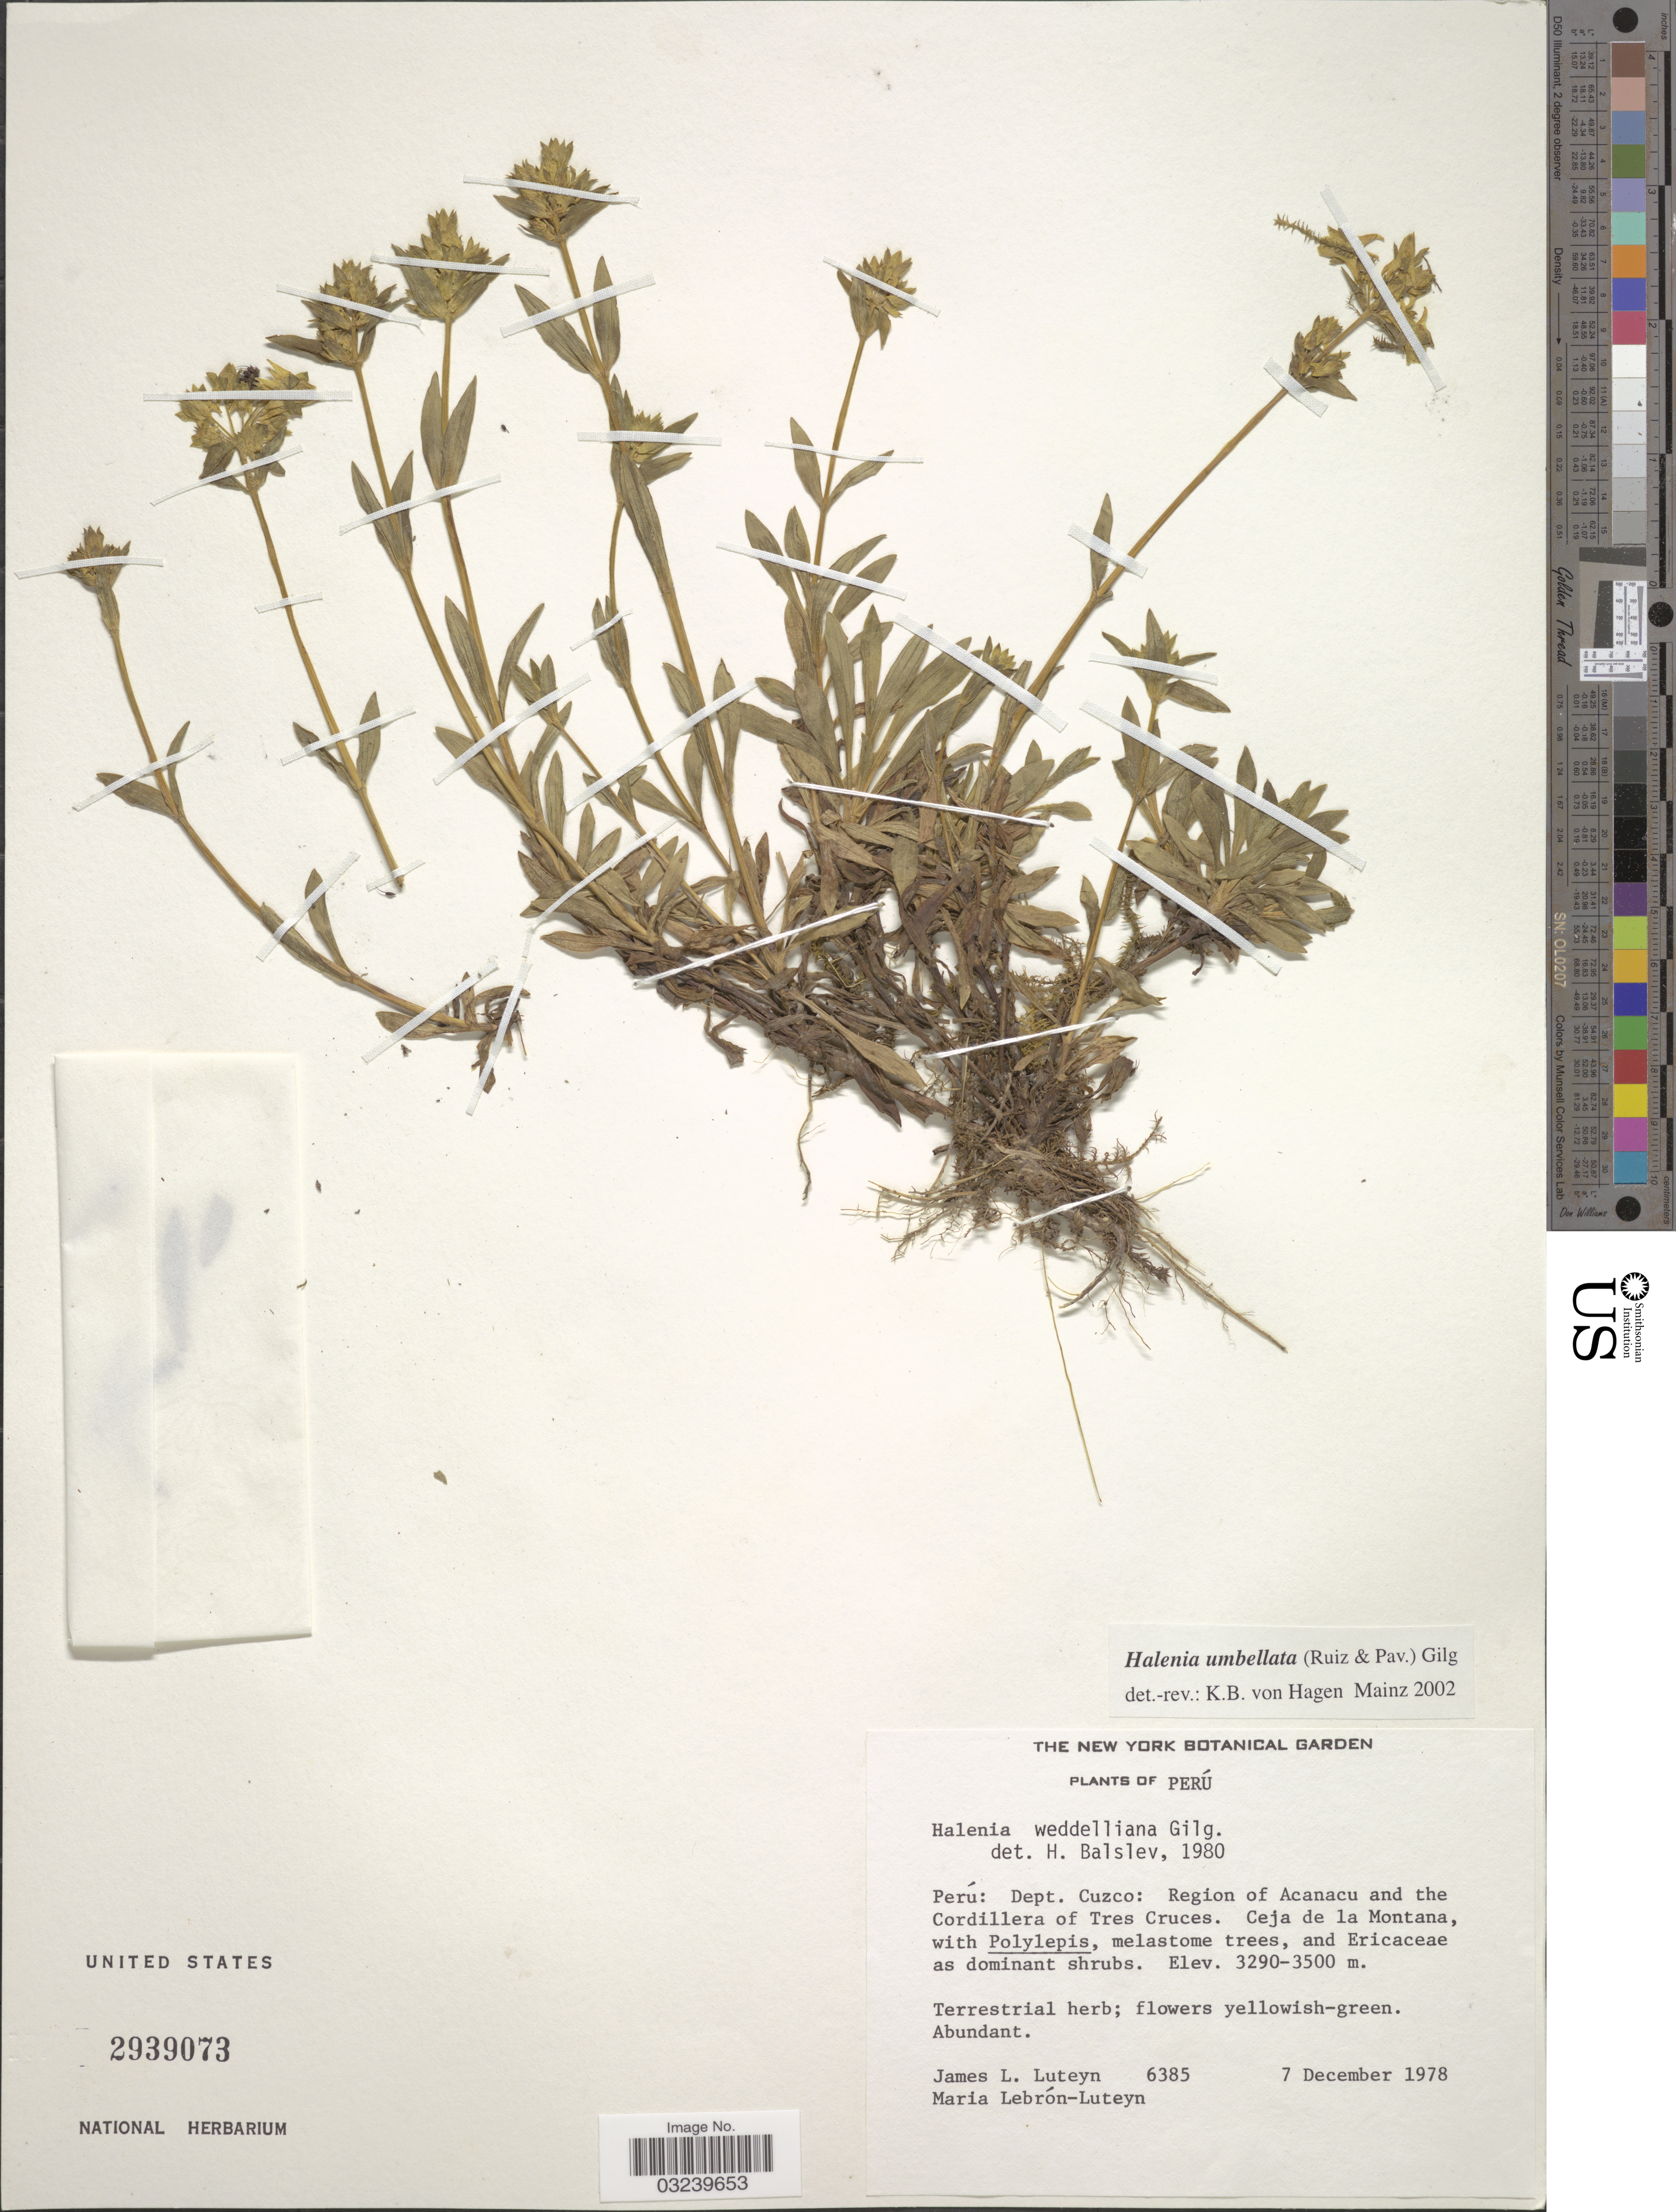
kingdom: Plantae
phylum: Tracheophyta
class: Magnoliopsida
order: Gentianales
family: Gentianaceae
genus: Halenia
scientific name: Halenia umbellata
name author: (Ruiz & Pav.) Gilg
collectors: J. Luteyn & M. L. Lebrón-Luteyn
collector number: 6385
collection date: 1978-12-07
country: Peru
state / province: Cusco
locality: Dept. Cuzco: Region of Acanacu and the Cordillera of Tres Cruces, Ceja de la Montana.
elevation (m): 3290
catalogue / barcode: US 2939073